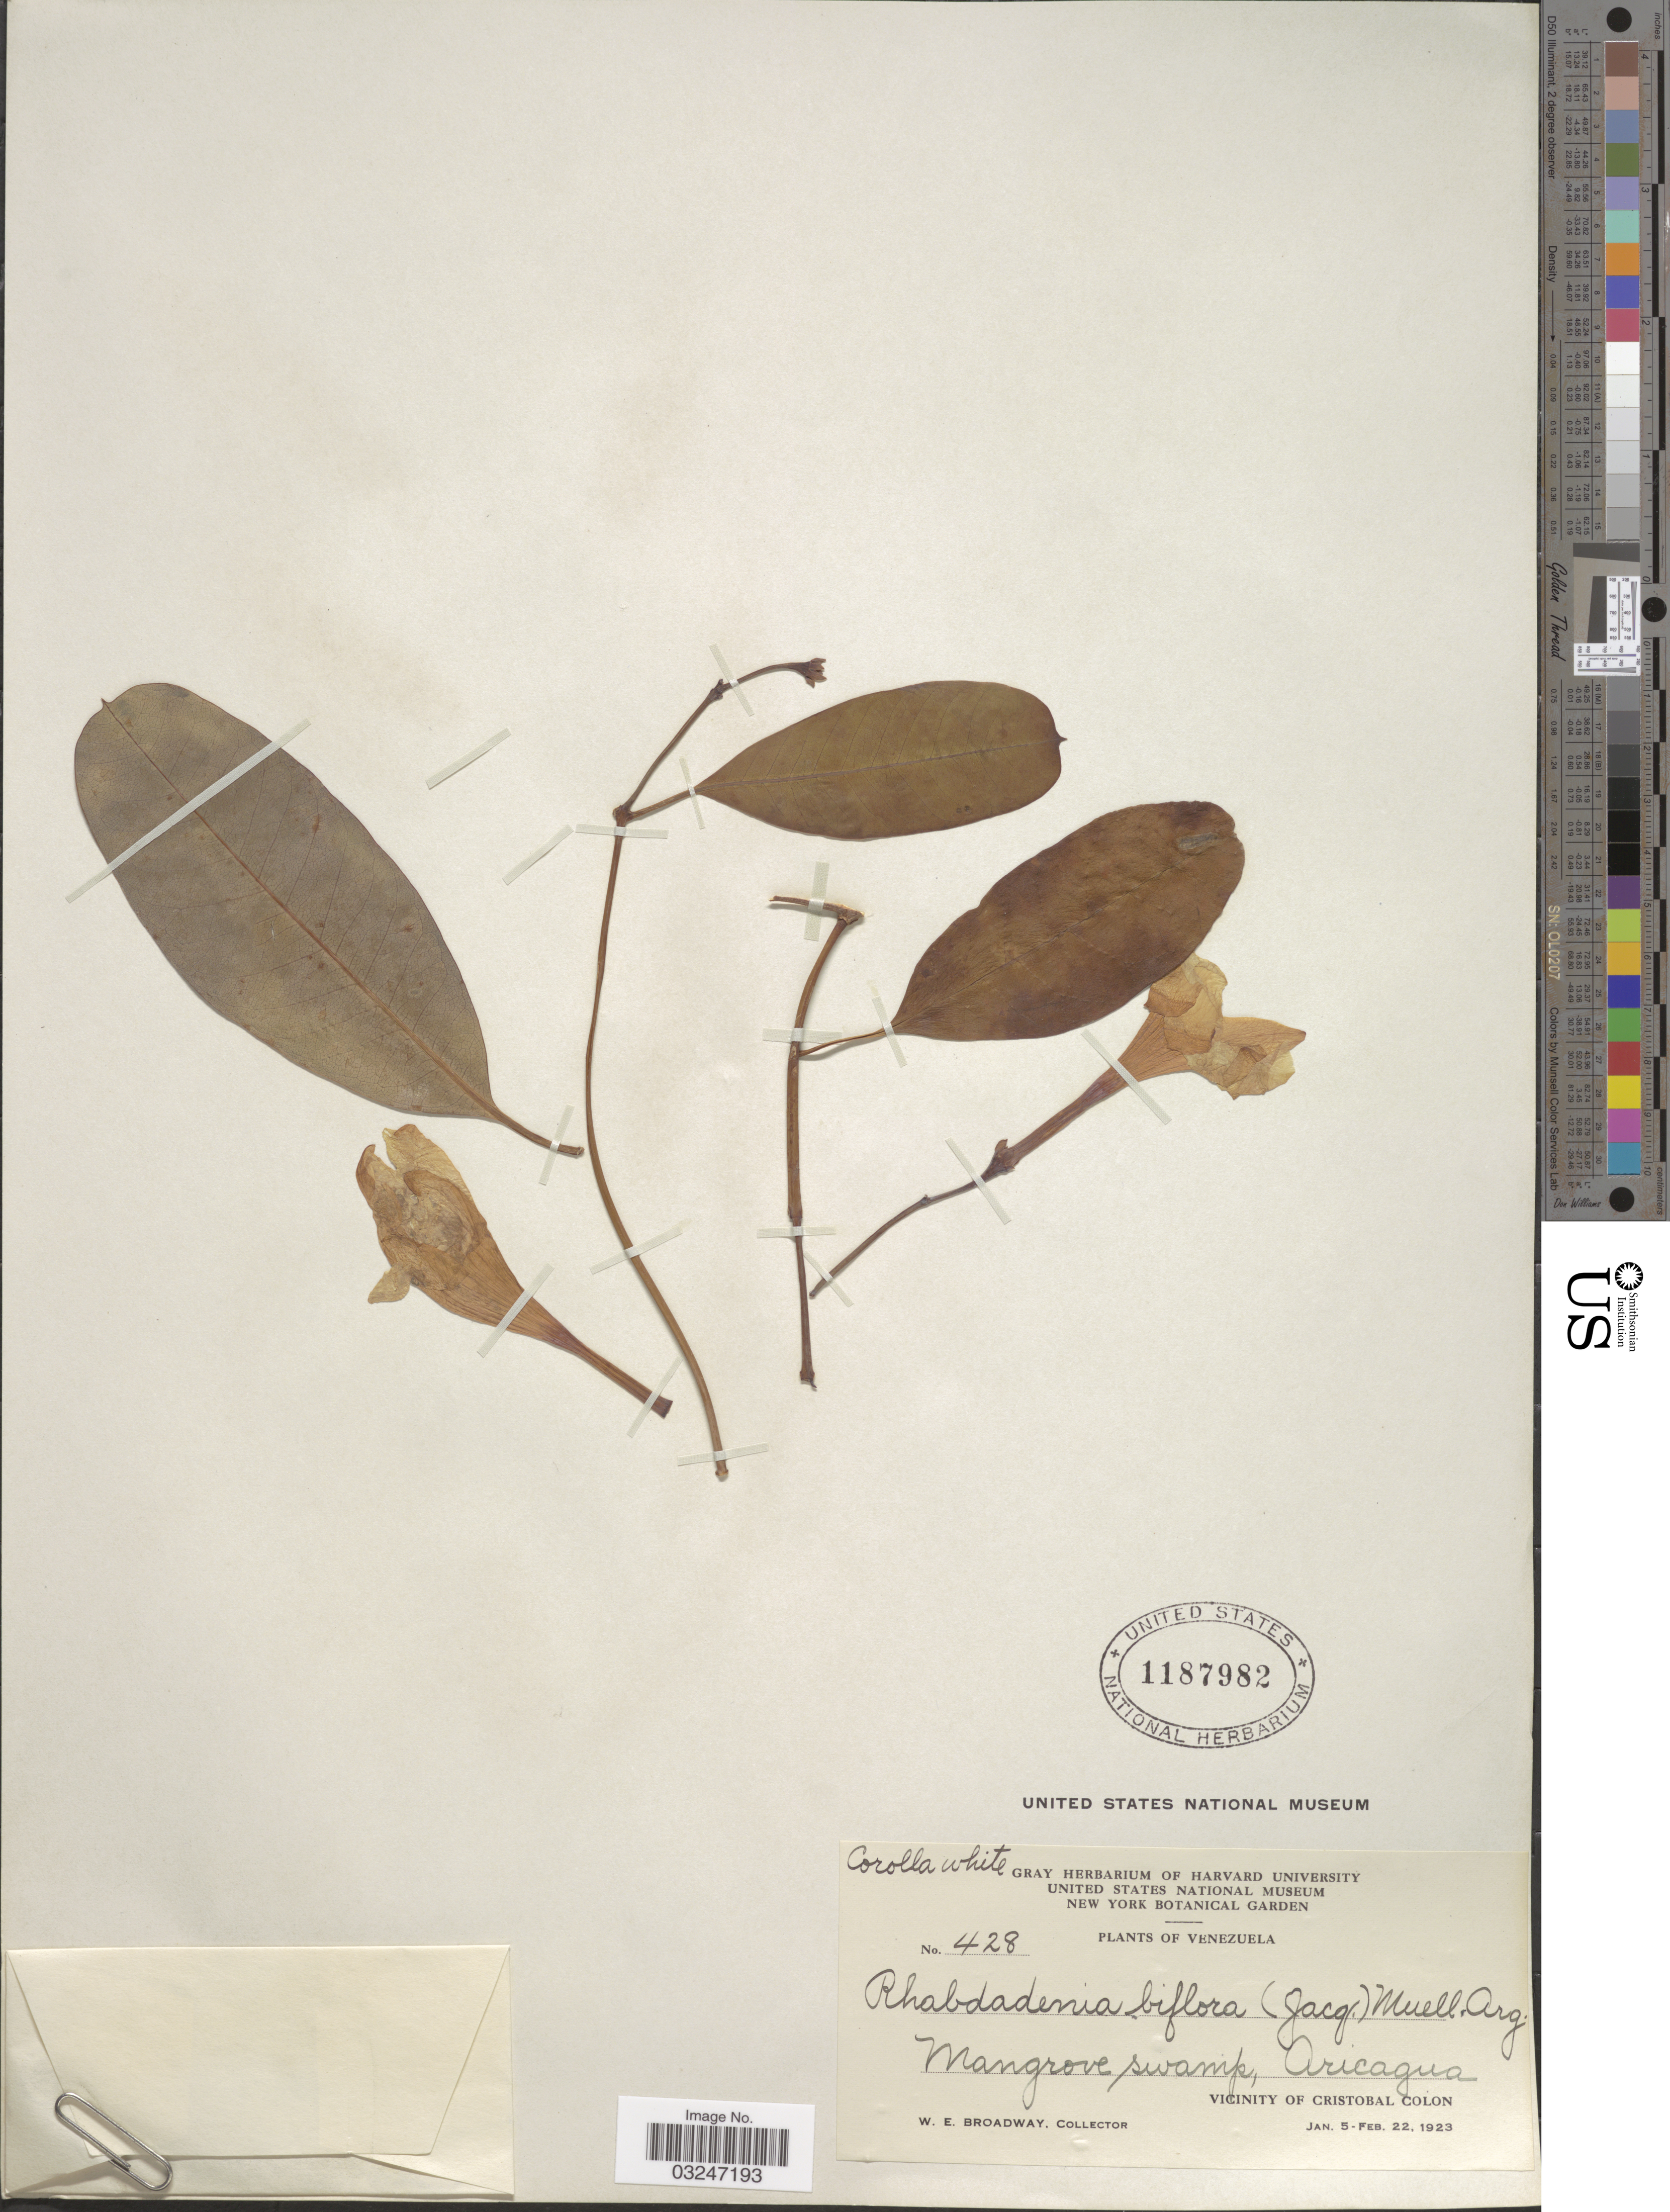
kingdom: Plantae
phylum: Tracheophyta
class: Magnoliopsida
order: Gentianales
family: Apocynaceae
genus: Rhabdadenia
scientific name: Rhabdadenia biflora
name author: (Jacq.) Müll. Arg.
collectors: W. E. Broadway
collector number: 428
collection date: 1923-01-05/1923-02-22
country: Venezuela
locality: Mangrove swamp, Aricagua. Vicinity of Cristobal Colon.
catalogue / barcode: US 1187982